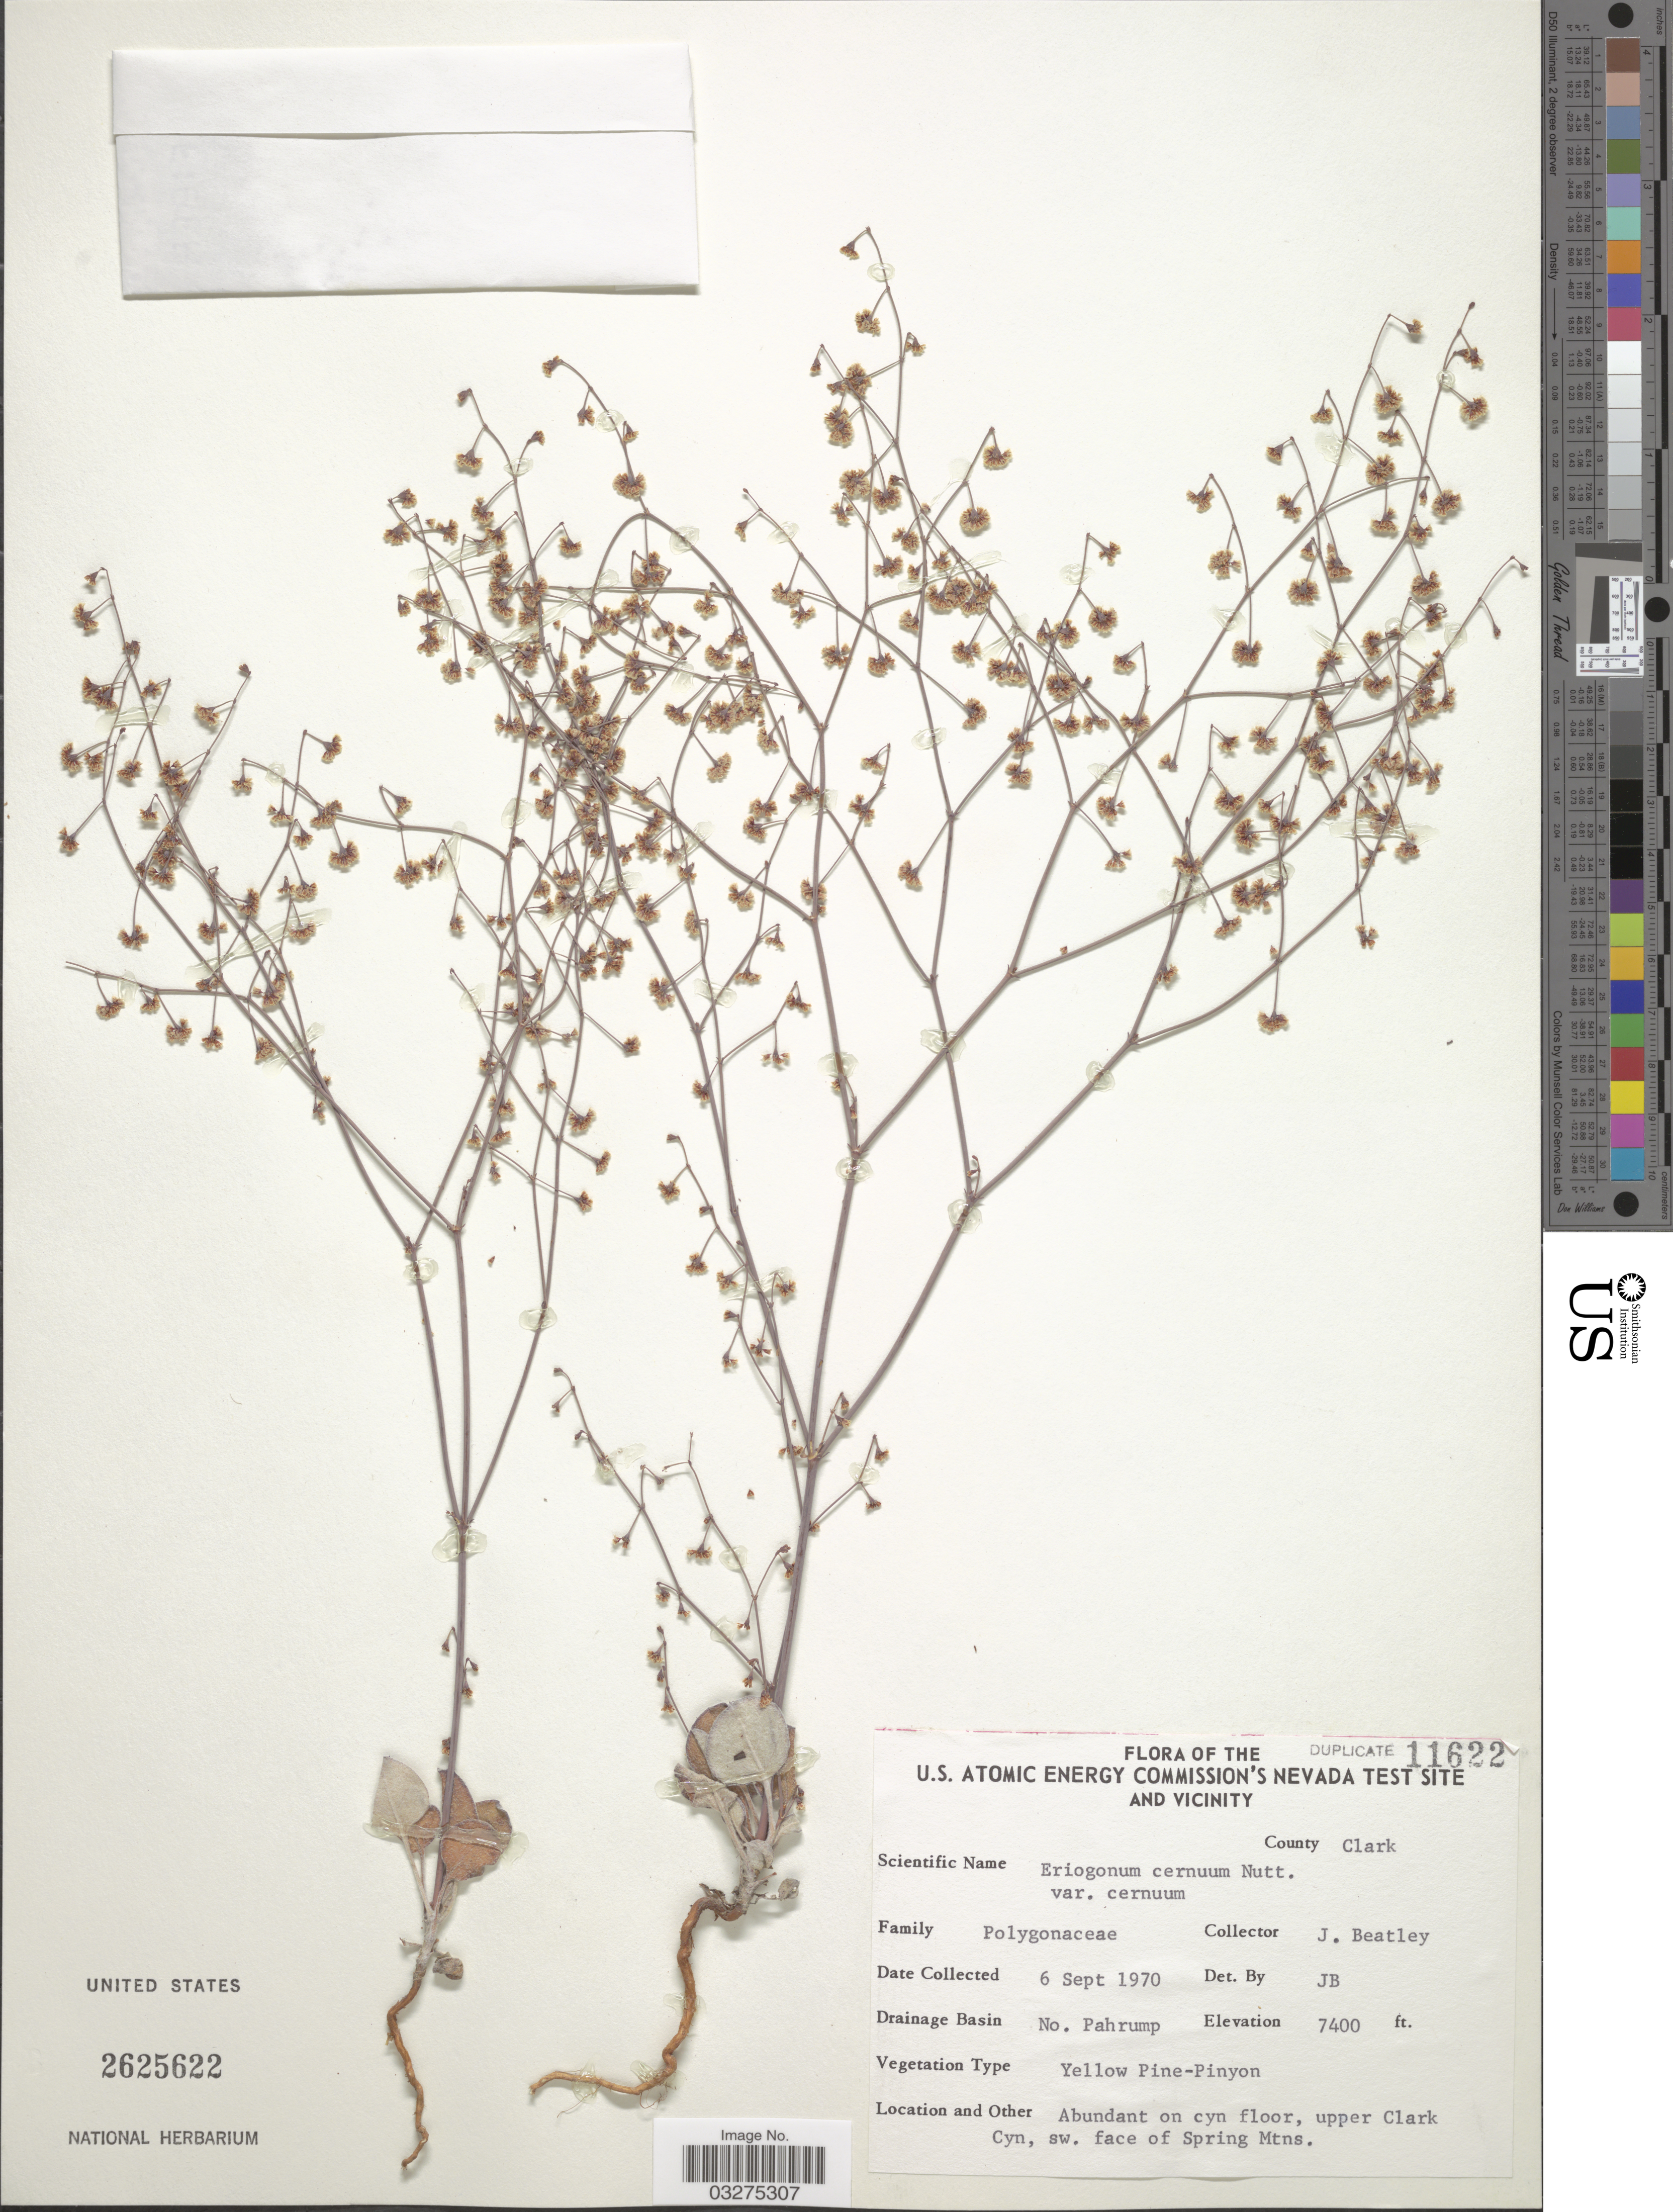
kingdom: Plantae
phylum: Tracheophyta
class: Magnoliopsida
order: Caryophyllales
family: Polygonaceae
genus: Eriogonum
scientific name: Eriogonum cernuum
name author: Nutt.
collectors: J. C. Beatley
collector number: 11622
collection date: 1970-09-06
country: United States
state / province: Nevada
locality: U.S. Atomic Energy Commission's Nevada Test Site and Vicinity. County Nye. Drainage Basin No. Pahrump. Abundant on cyn floor, upper Clark Cyn, sw. face of Spring Mtns.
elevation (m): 2256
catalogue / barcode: US 2625622